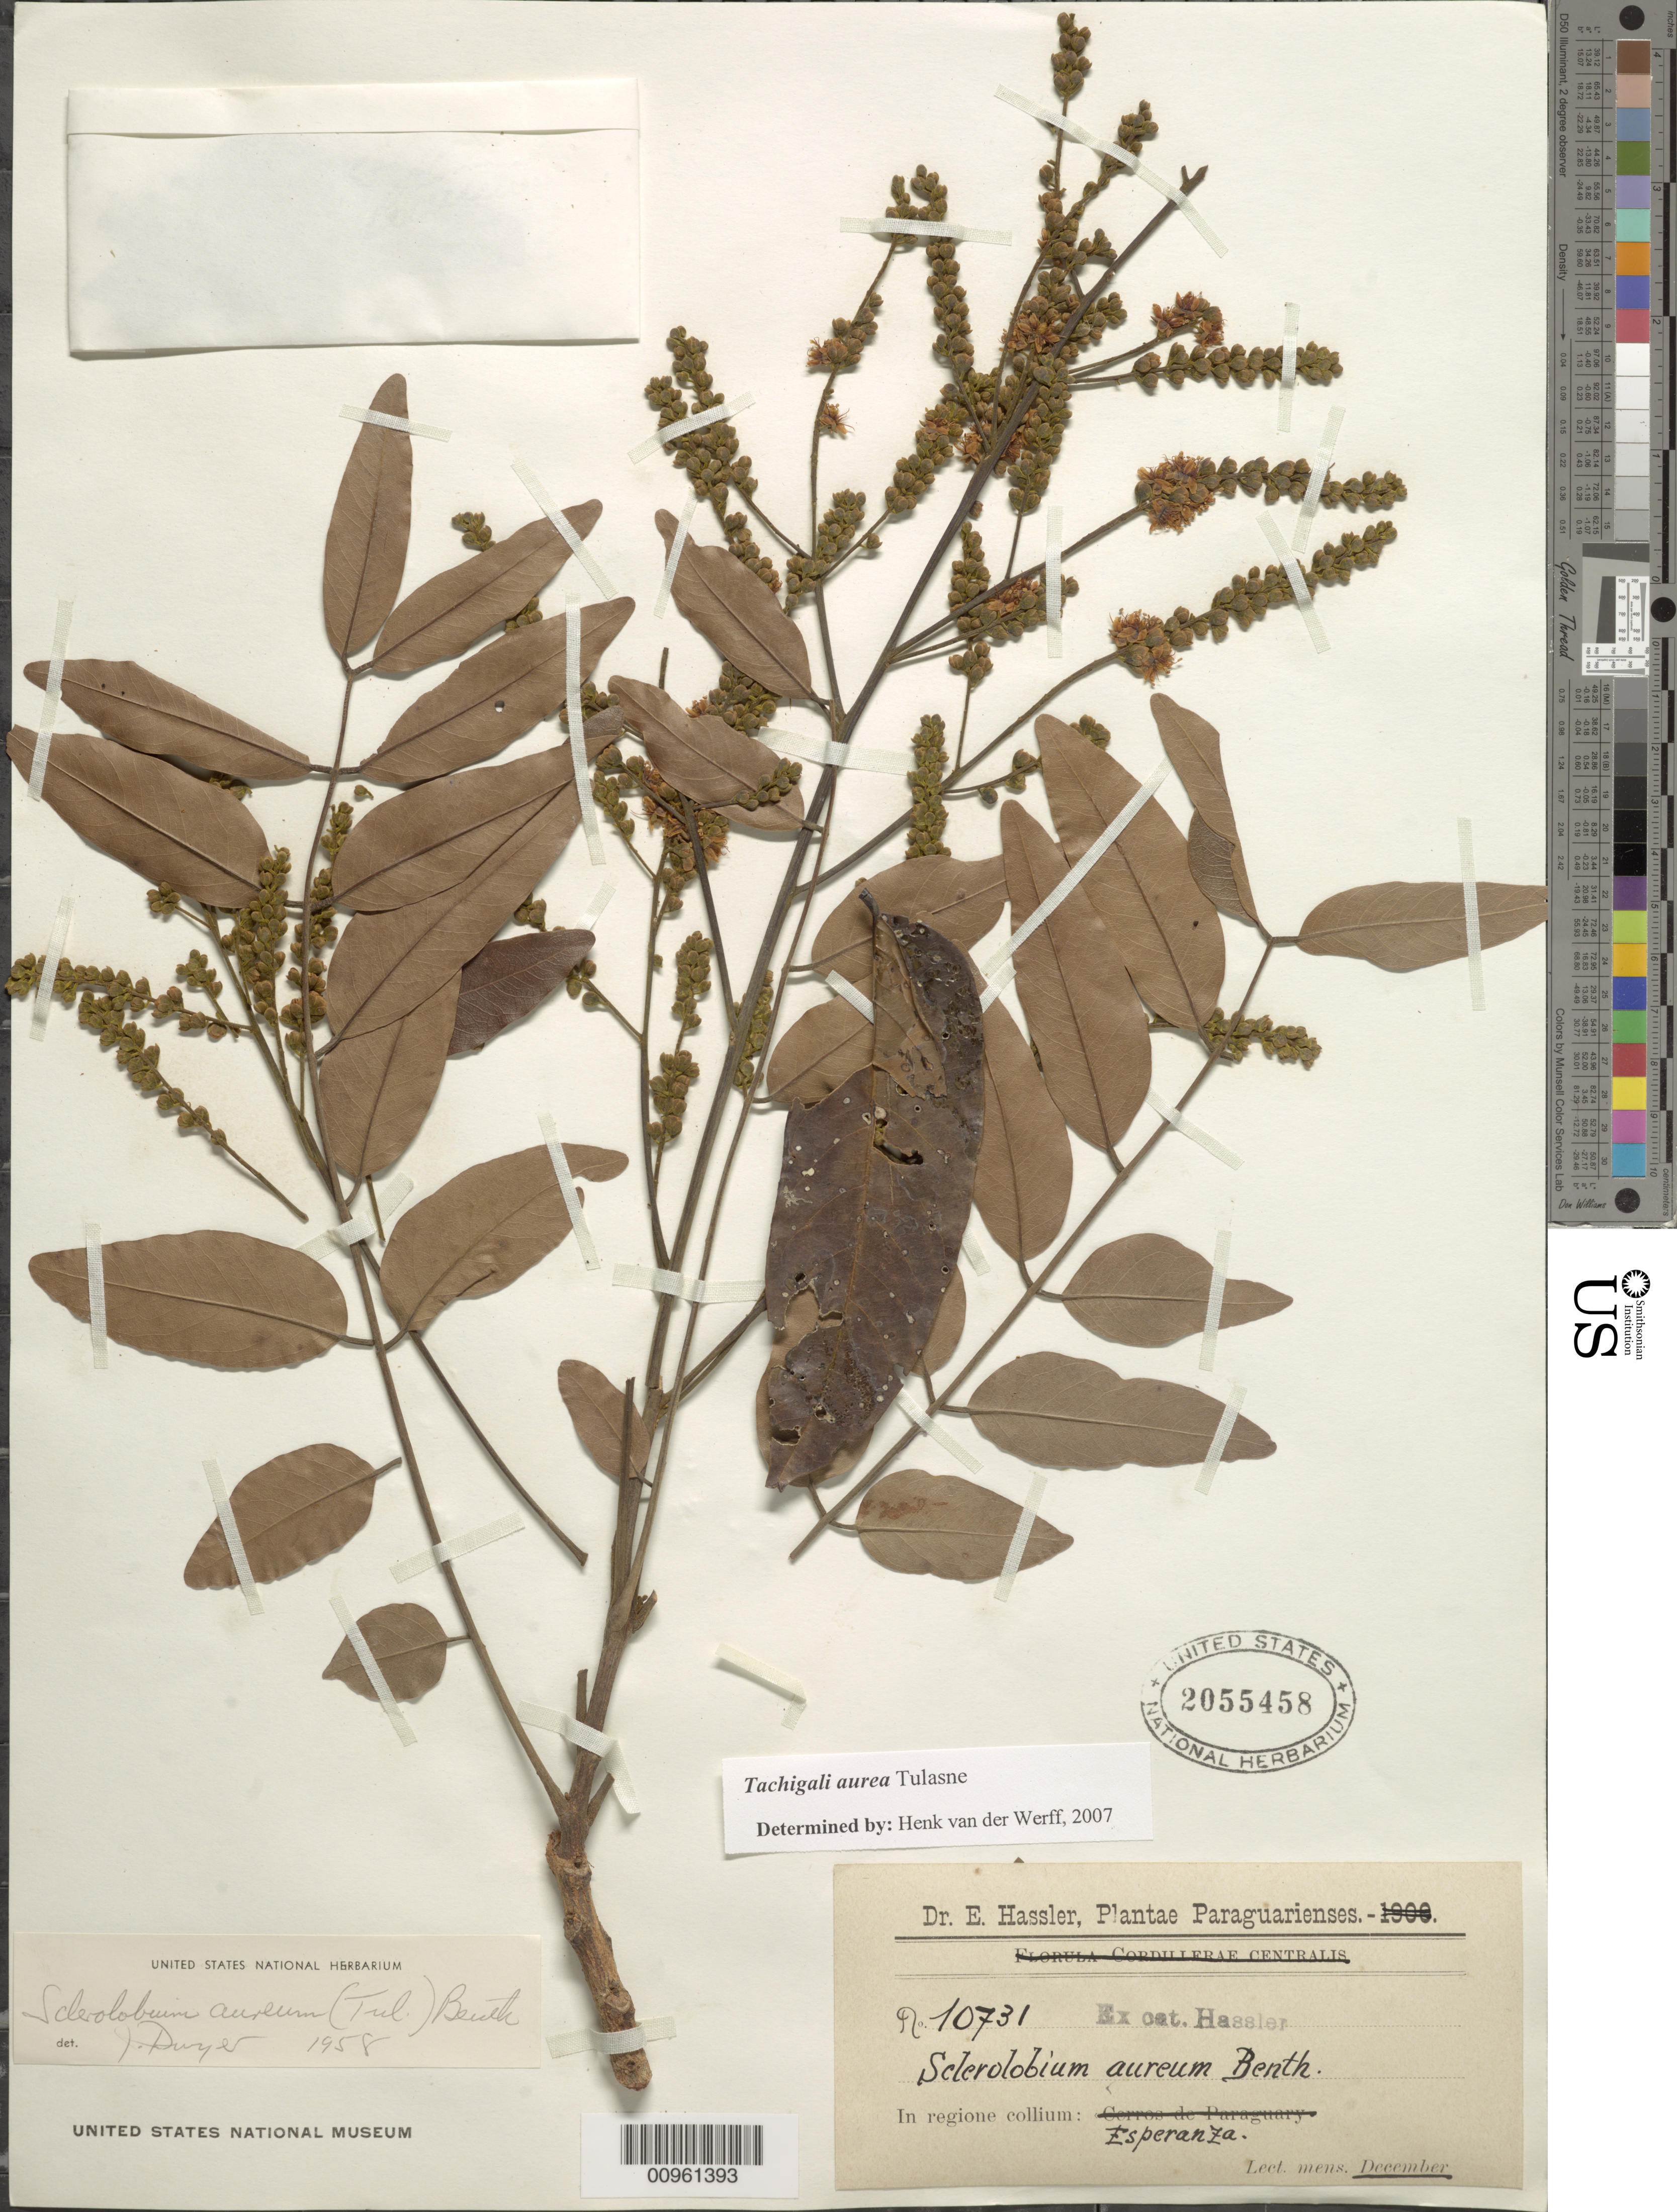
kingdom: Plantae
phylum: Tracheophyta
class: Magnoliopsida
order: Fabales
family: Fabaceae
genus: Tachigali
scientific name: Tachigali aurea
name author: Tul.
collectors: E. Hassler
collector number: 10731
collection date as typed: Dec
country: Paraguay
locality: Esperanza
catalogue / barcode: US 2055458